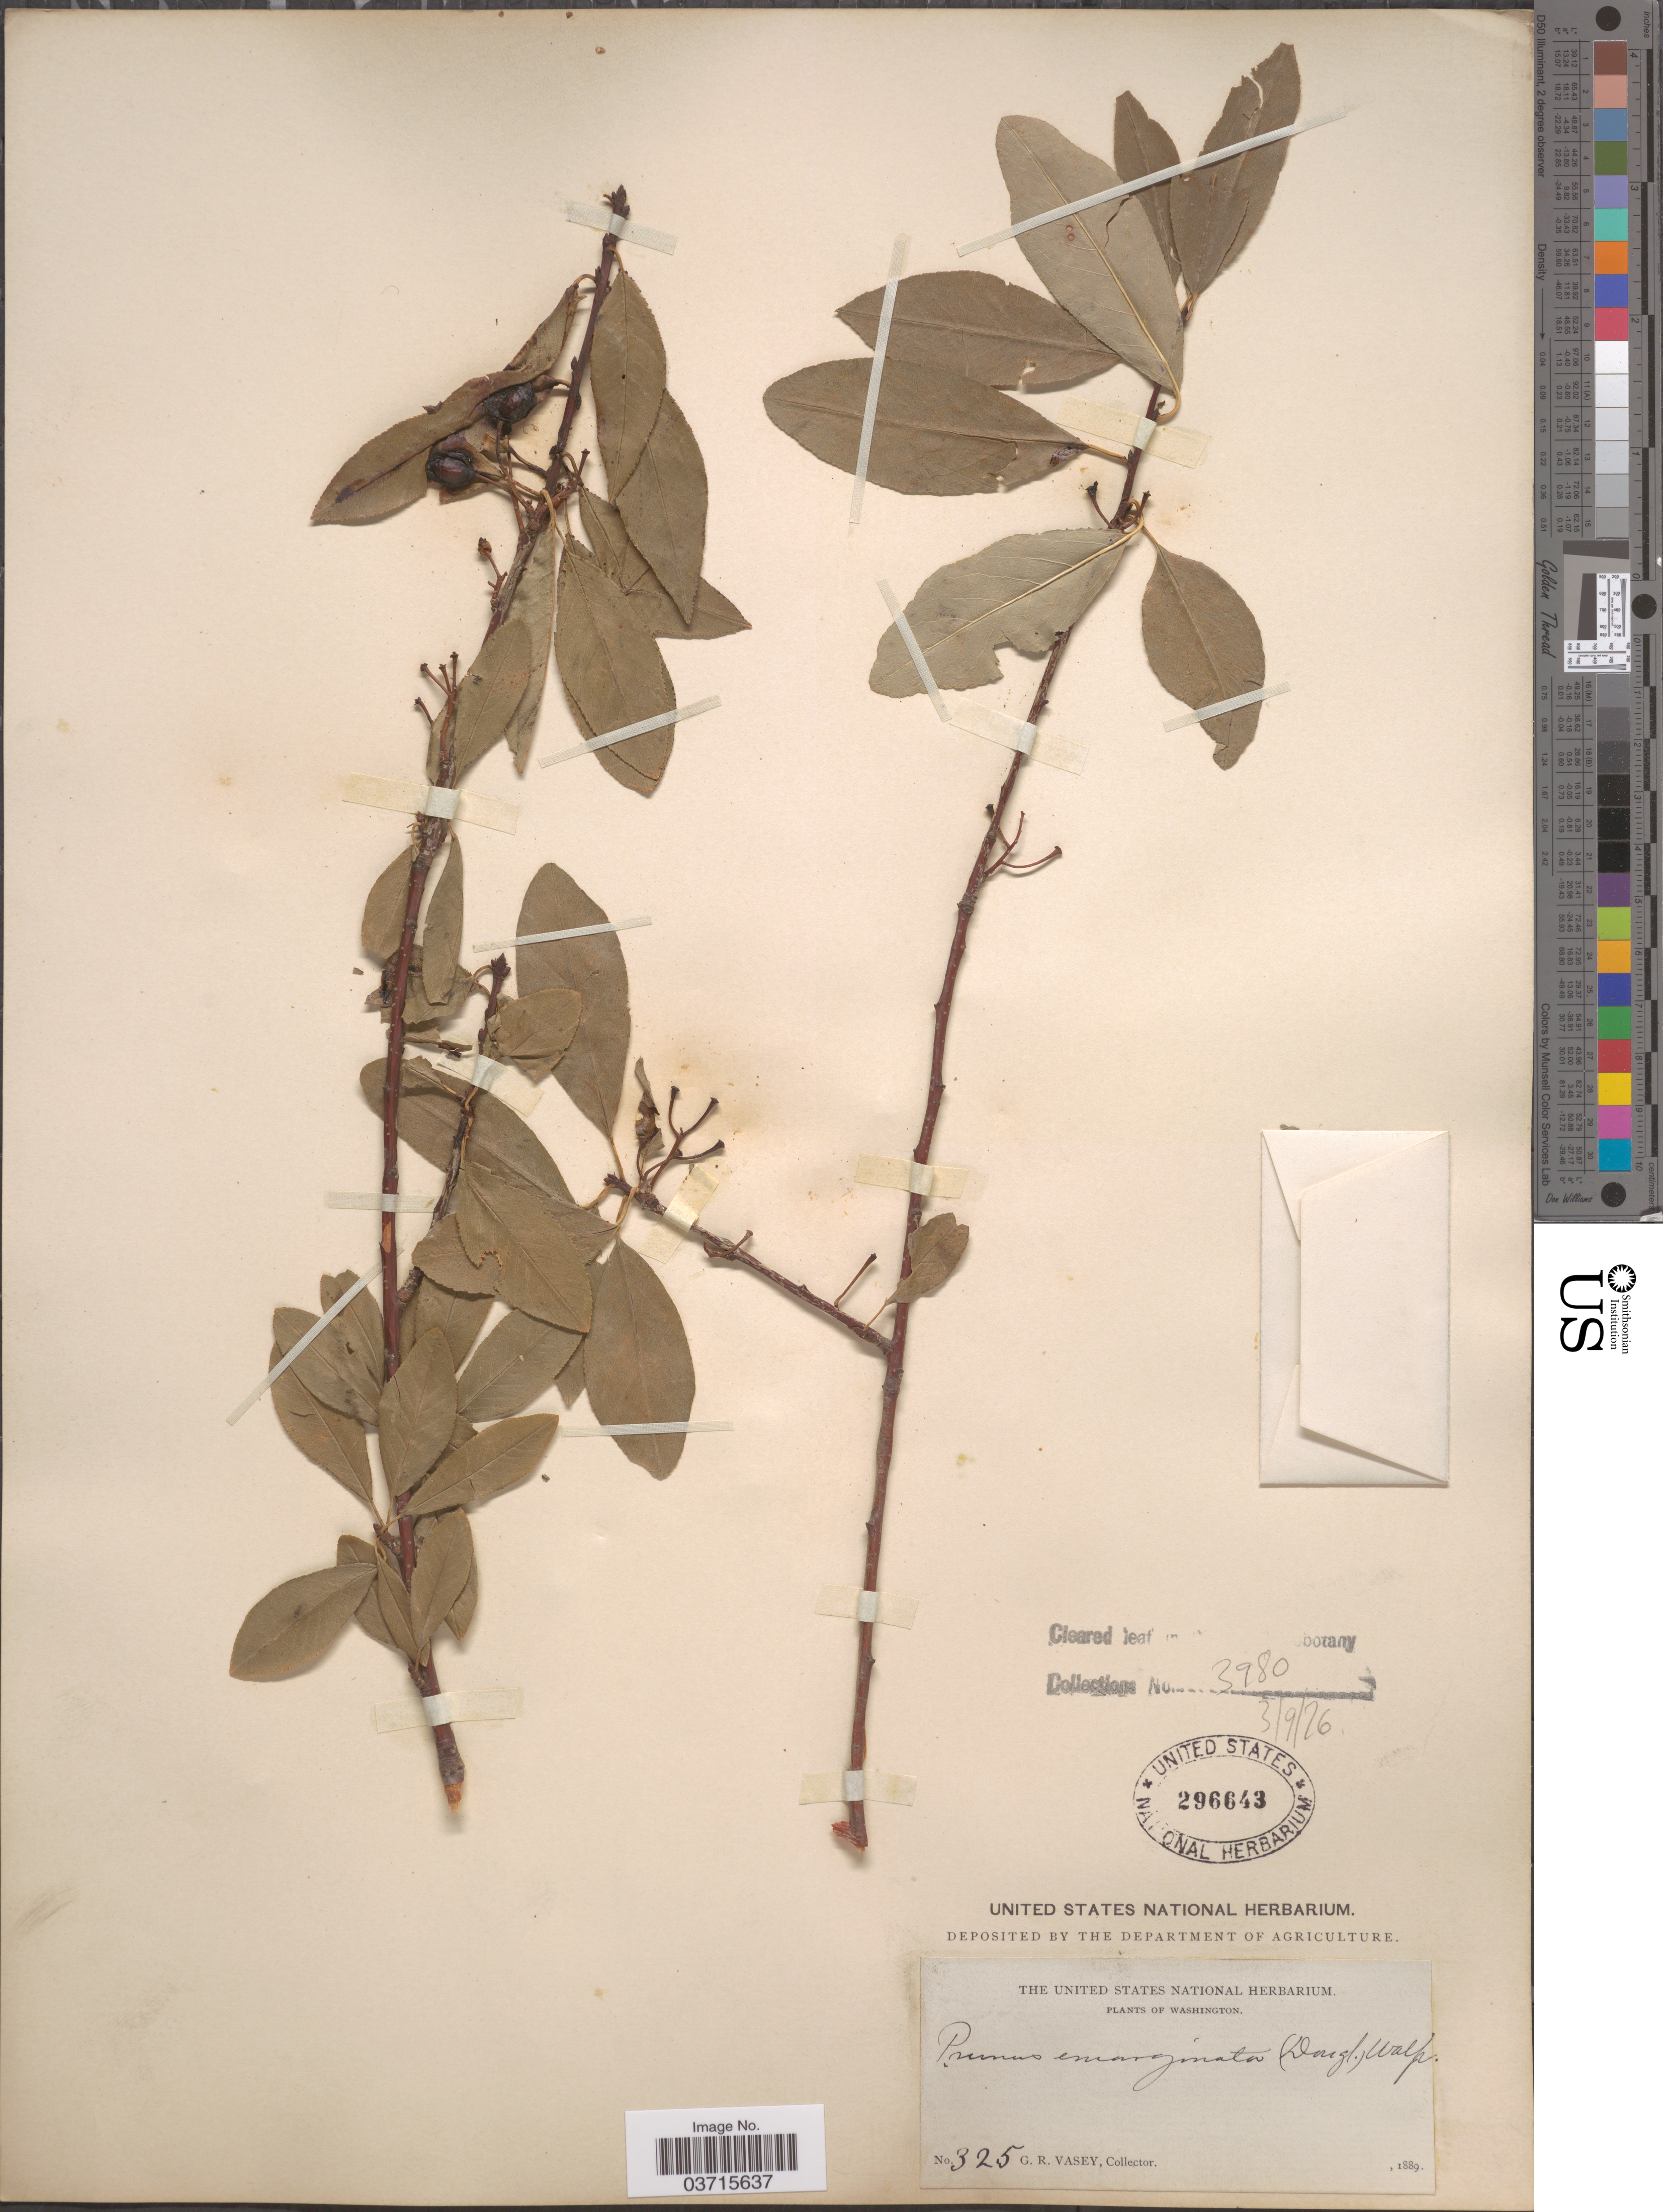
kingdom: Plantae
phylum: Tracheophyta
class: Magnoliopsida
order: Rosales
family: Rosaceae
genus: Prunus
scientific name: Prunus emarginata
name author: (Douglas ex Hook.) Eaton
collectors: G. R. Vasey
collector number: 325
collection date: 1889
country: United States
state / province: Washington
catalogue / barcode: US 296643